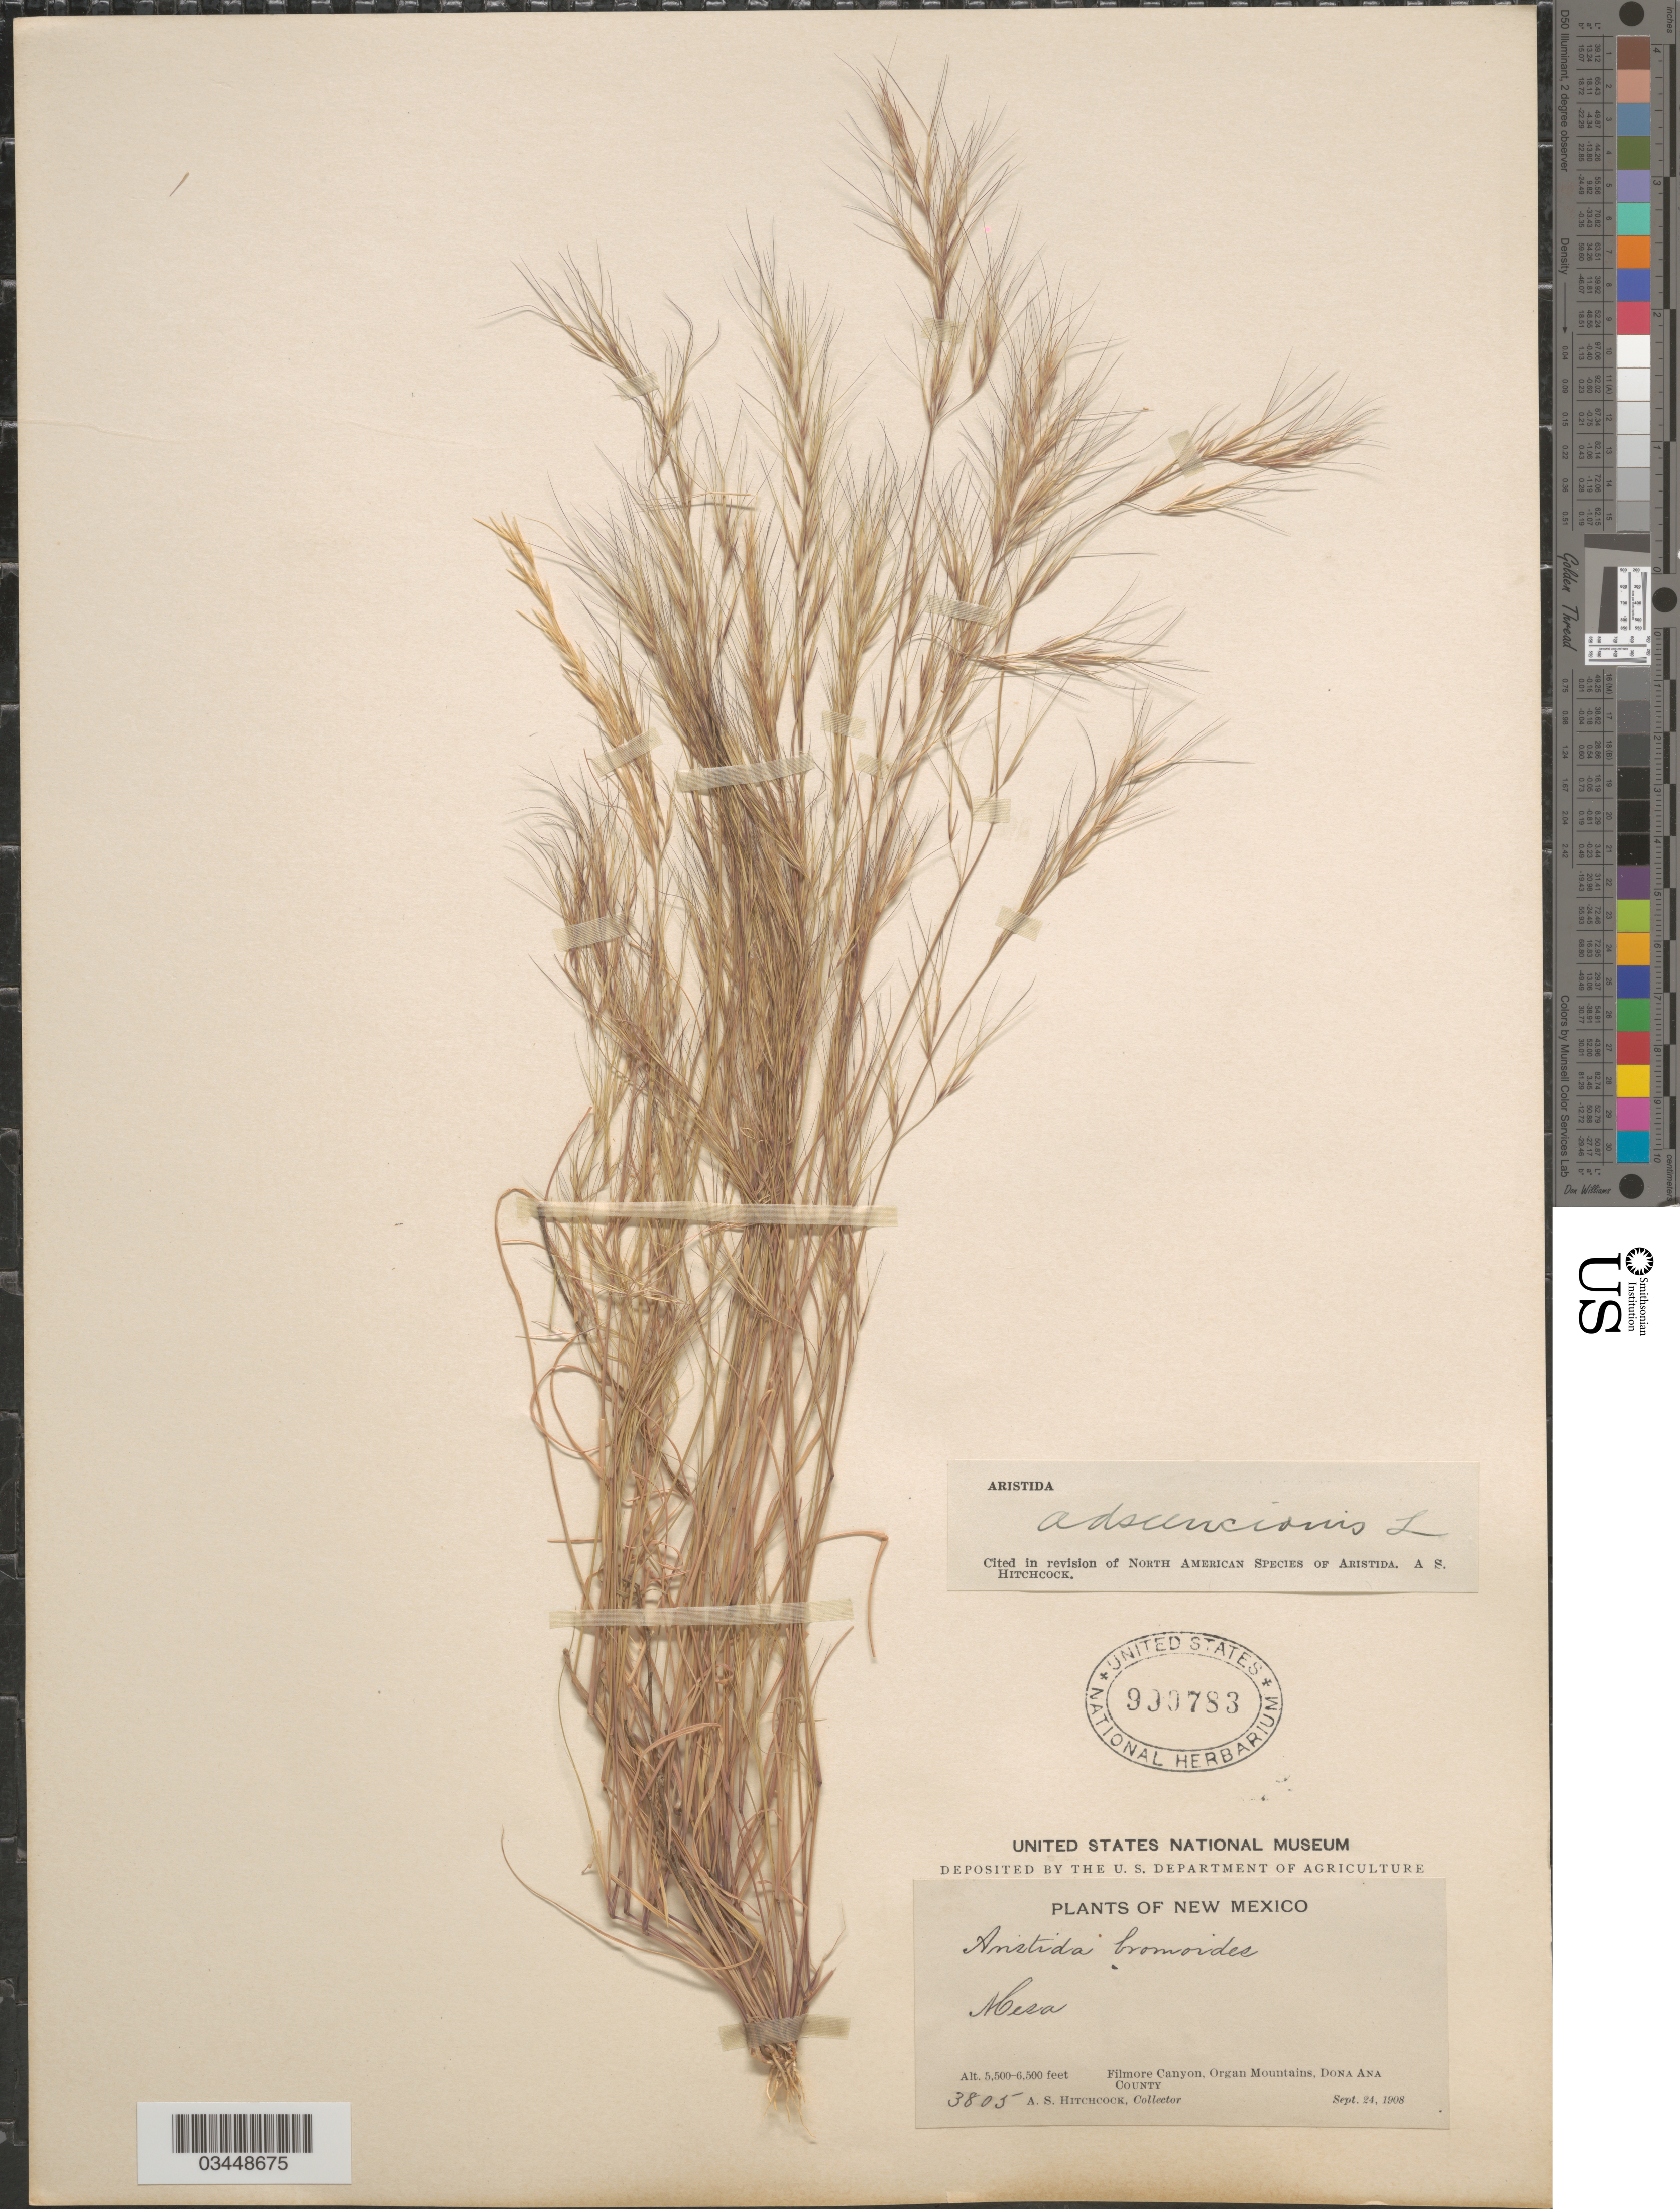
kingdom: Plantae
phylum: Tracheophyta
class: Liliopsida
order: Poales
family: Poaceae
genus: Aristida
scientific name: Aristida adscensionis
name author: L.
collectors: A. S. Hitchcock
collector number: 3805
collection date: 1908-09-24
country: United States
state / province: New Mexico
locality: Mesa. Filmore Canyon, Organ Mountains, Dona Ana County.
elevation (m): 1676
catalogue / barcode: US 990783